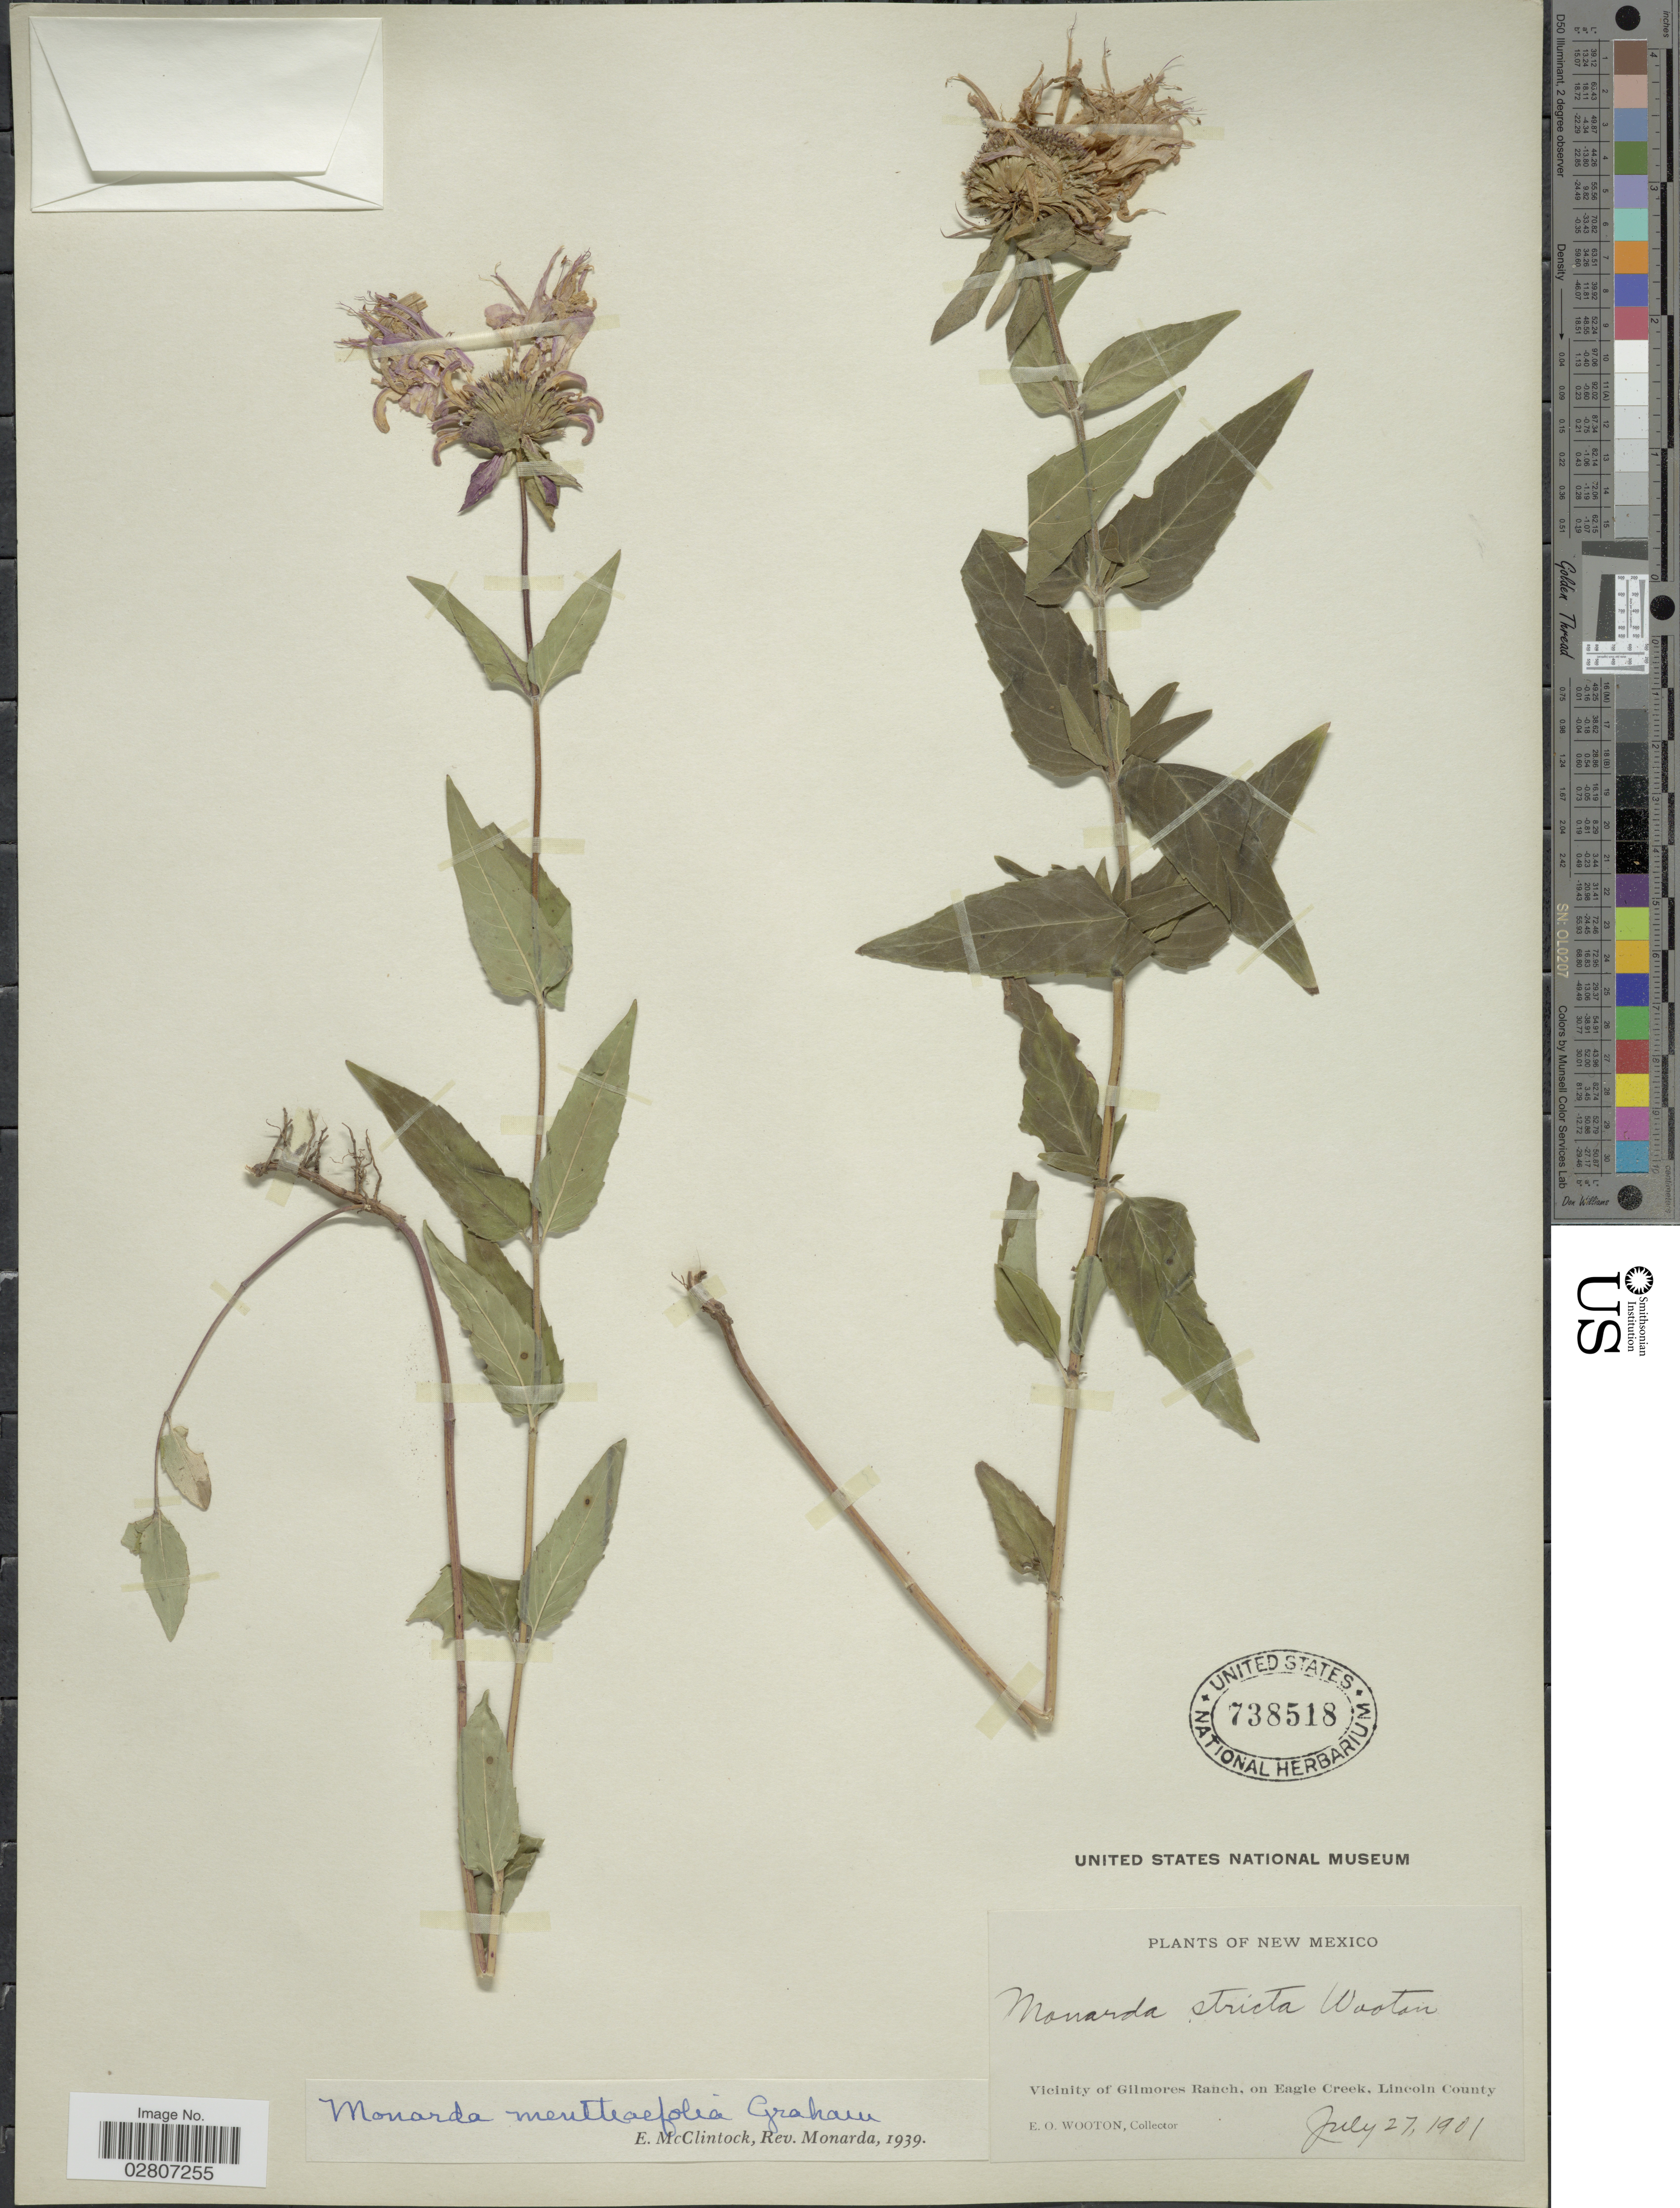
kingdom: Plantae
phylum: Tracheophyta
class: Magnoliopsida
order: Lamiales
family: Lamiaceae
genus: Monarda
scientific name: Monarda fistulosa var. menthifolia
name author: (Graham) Fernald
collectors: E. O. Wooton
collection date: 1901-07-27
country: United States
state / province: New Mexico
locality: Vicinity of Gilmores Ranch, on Eagle Creek, Lincoln County.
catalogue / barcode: US 738518